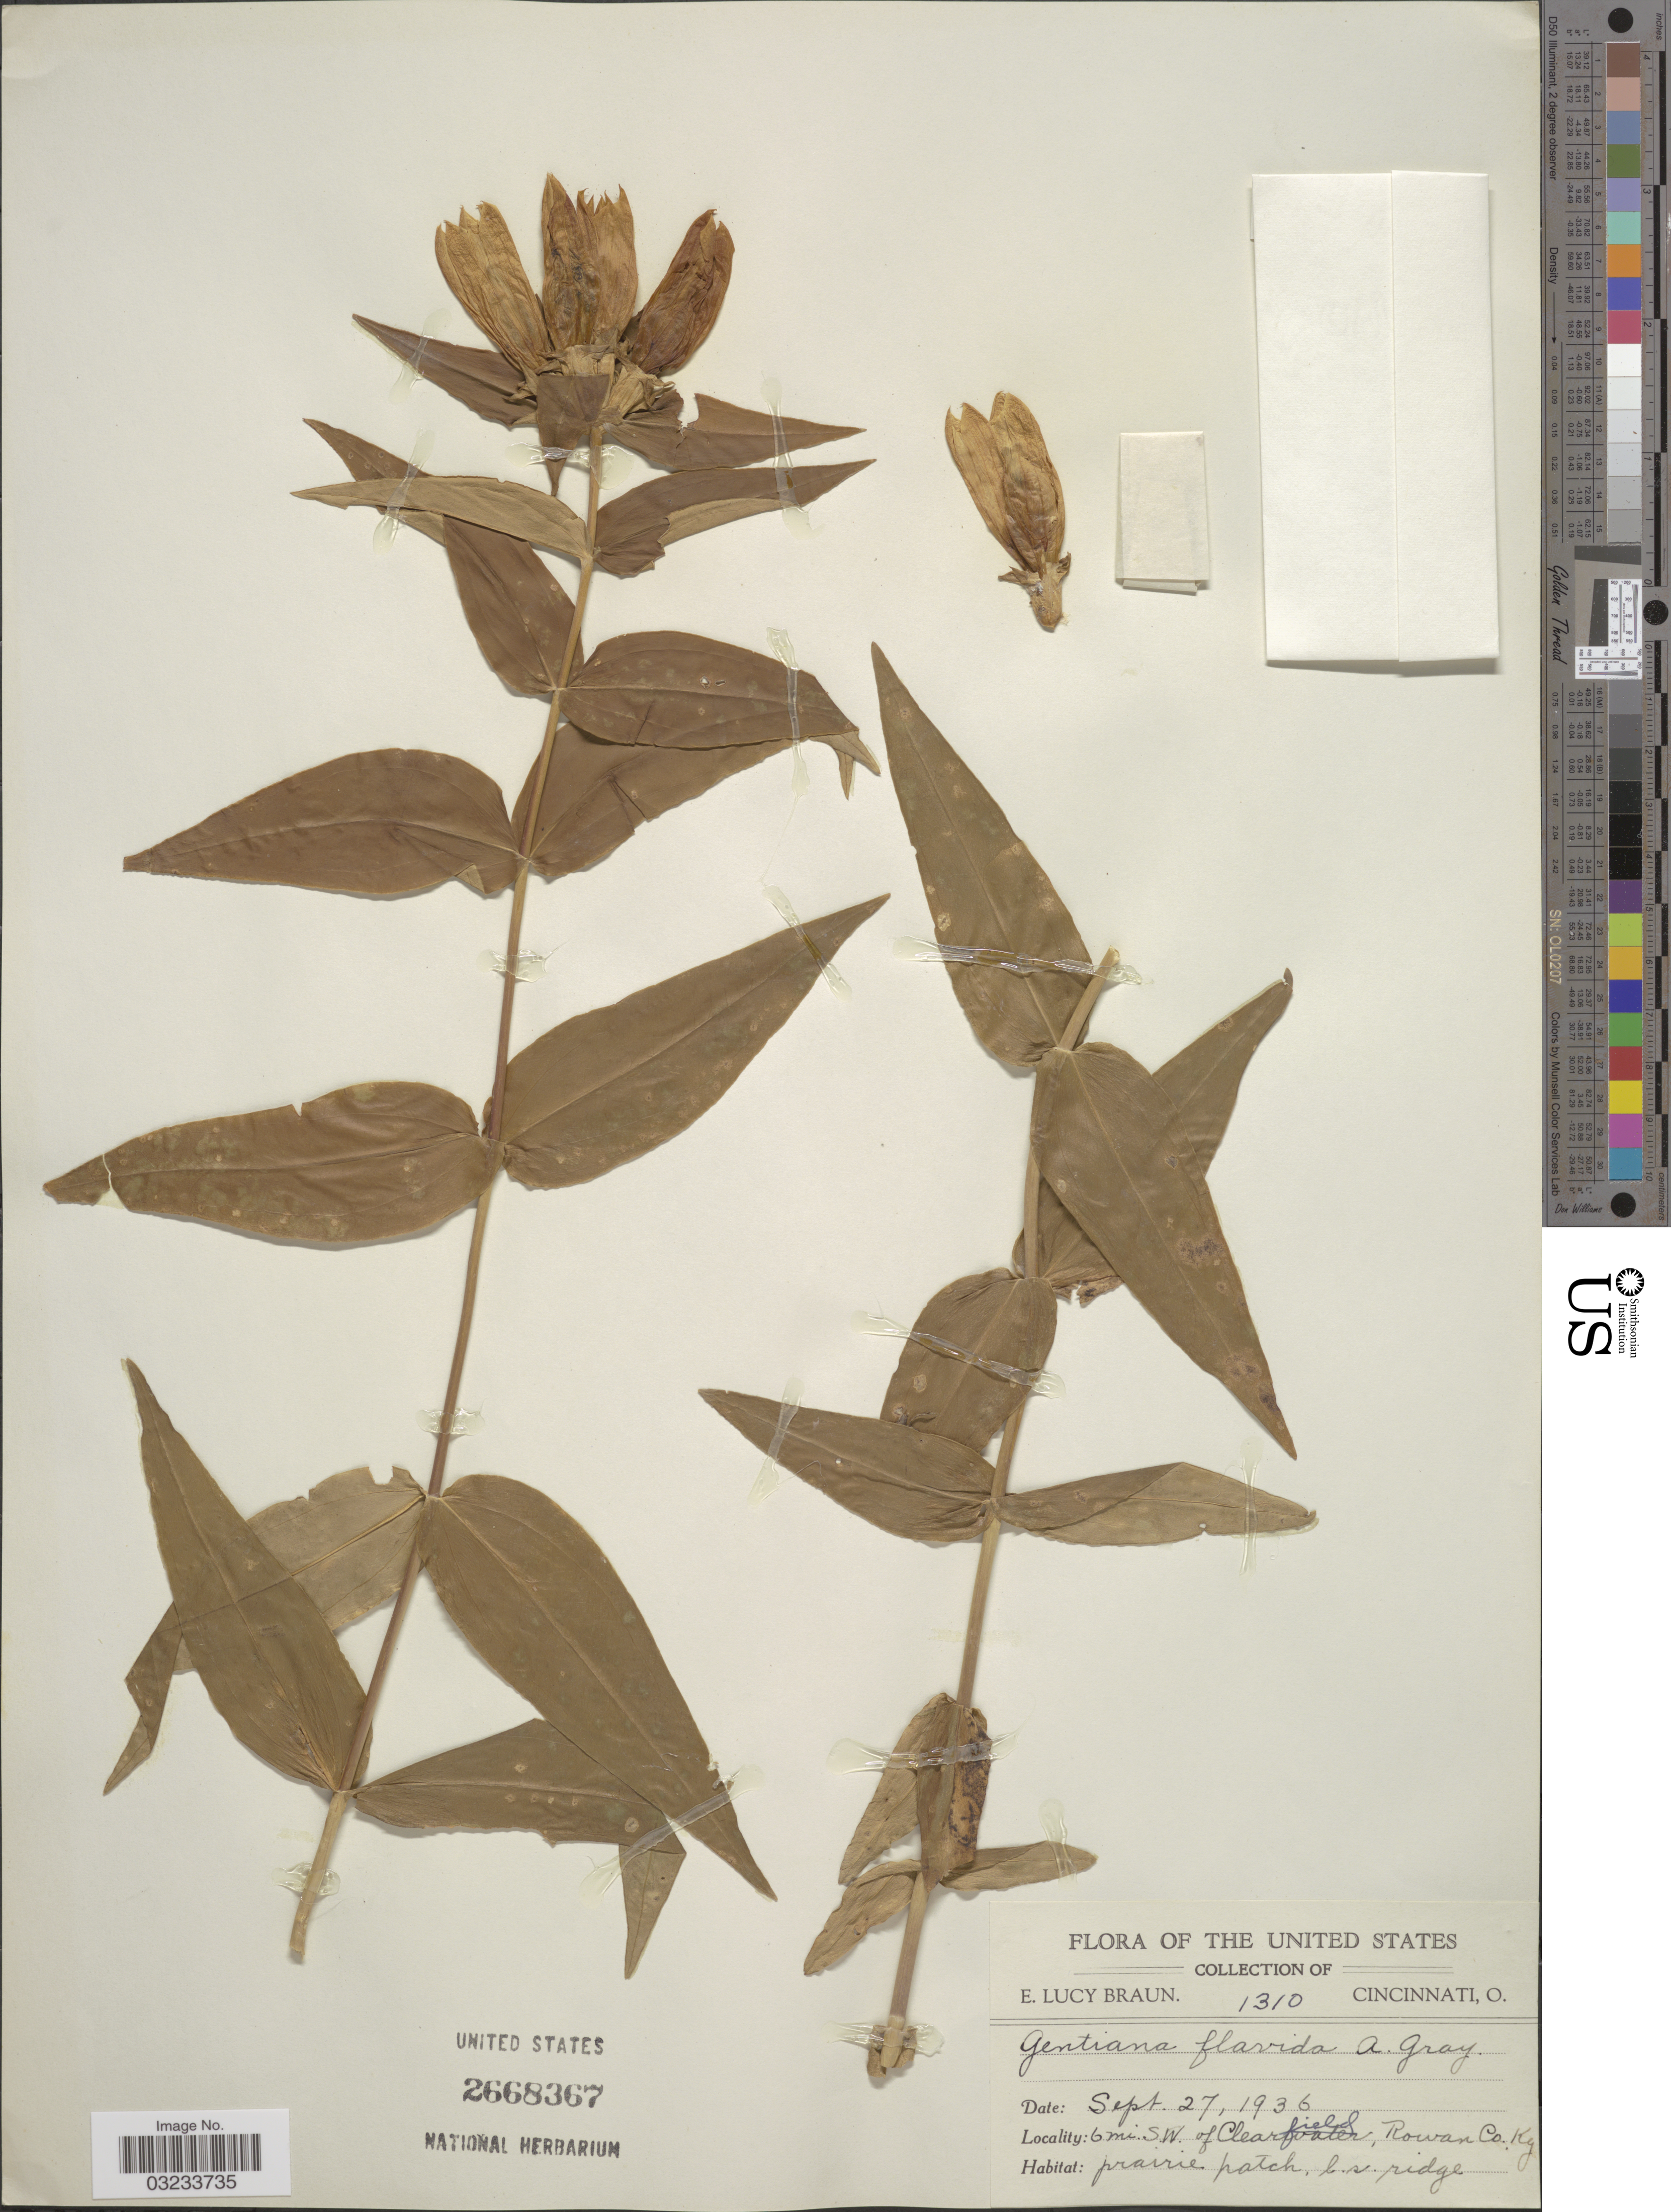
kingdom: Plantae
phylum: Tracheophyta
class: Magnoliopsida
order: Gentianales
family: Gentianaceae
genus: Gentiana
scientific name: Gentiana alba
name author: Muhl. ex J. McNab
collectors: E. Braun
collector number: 1310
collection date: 1936-09-27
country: United States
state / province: Kentucky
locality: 6 mi. S.W. of Clearfield, Rowan Co.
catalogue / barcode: US 2668367